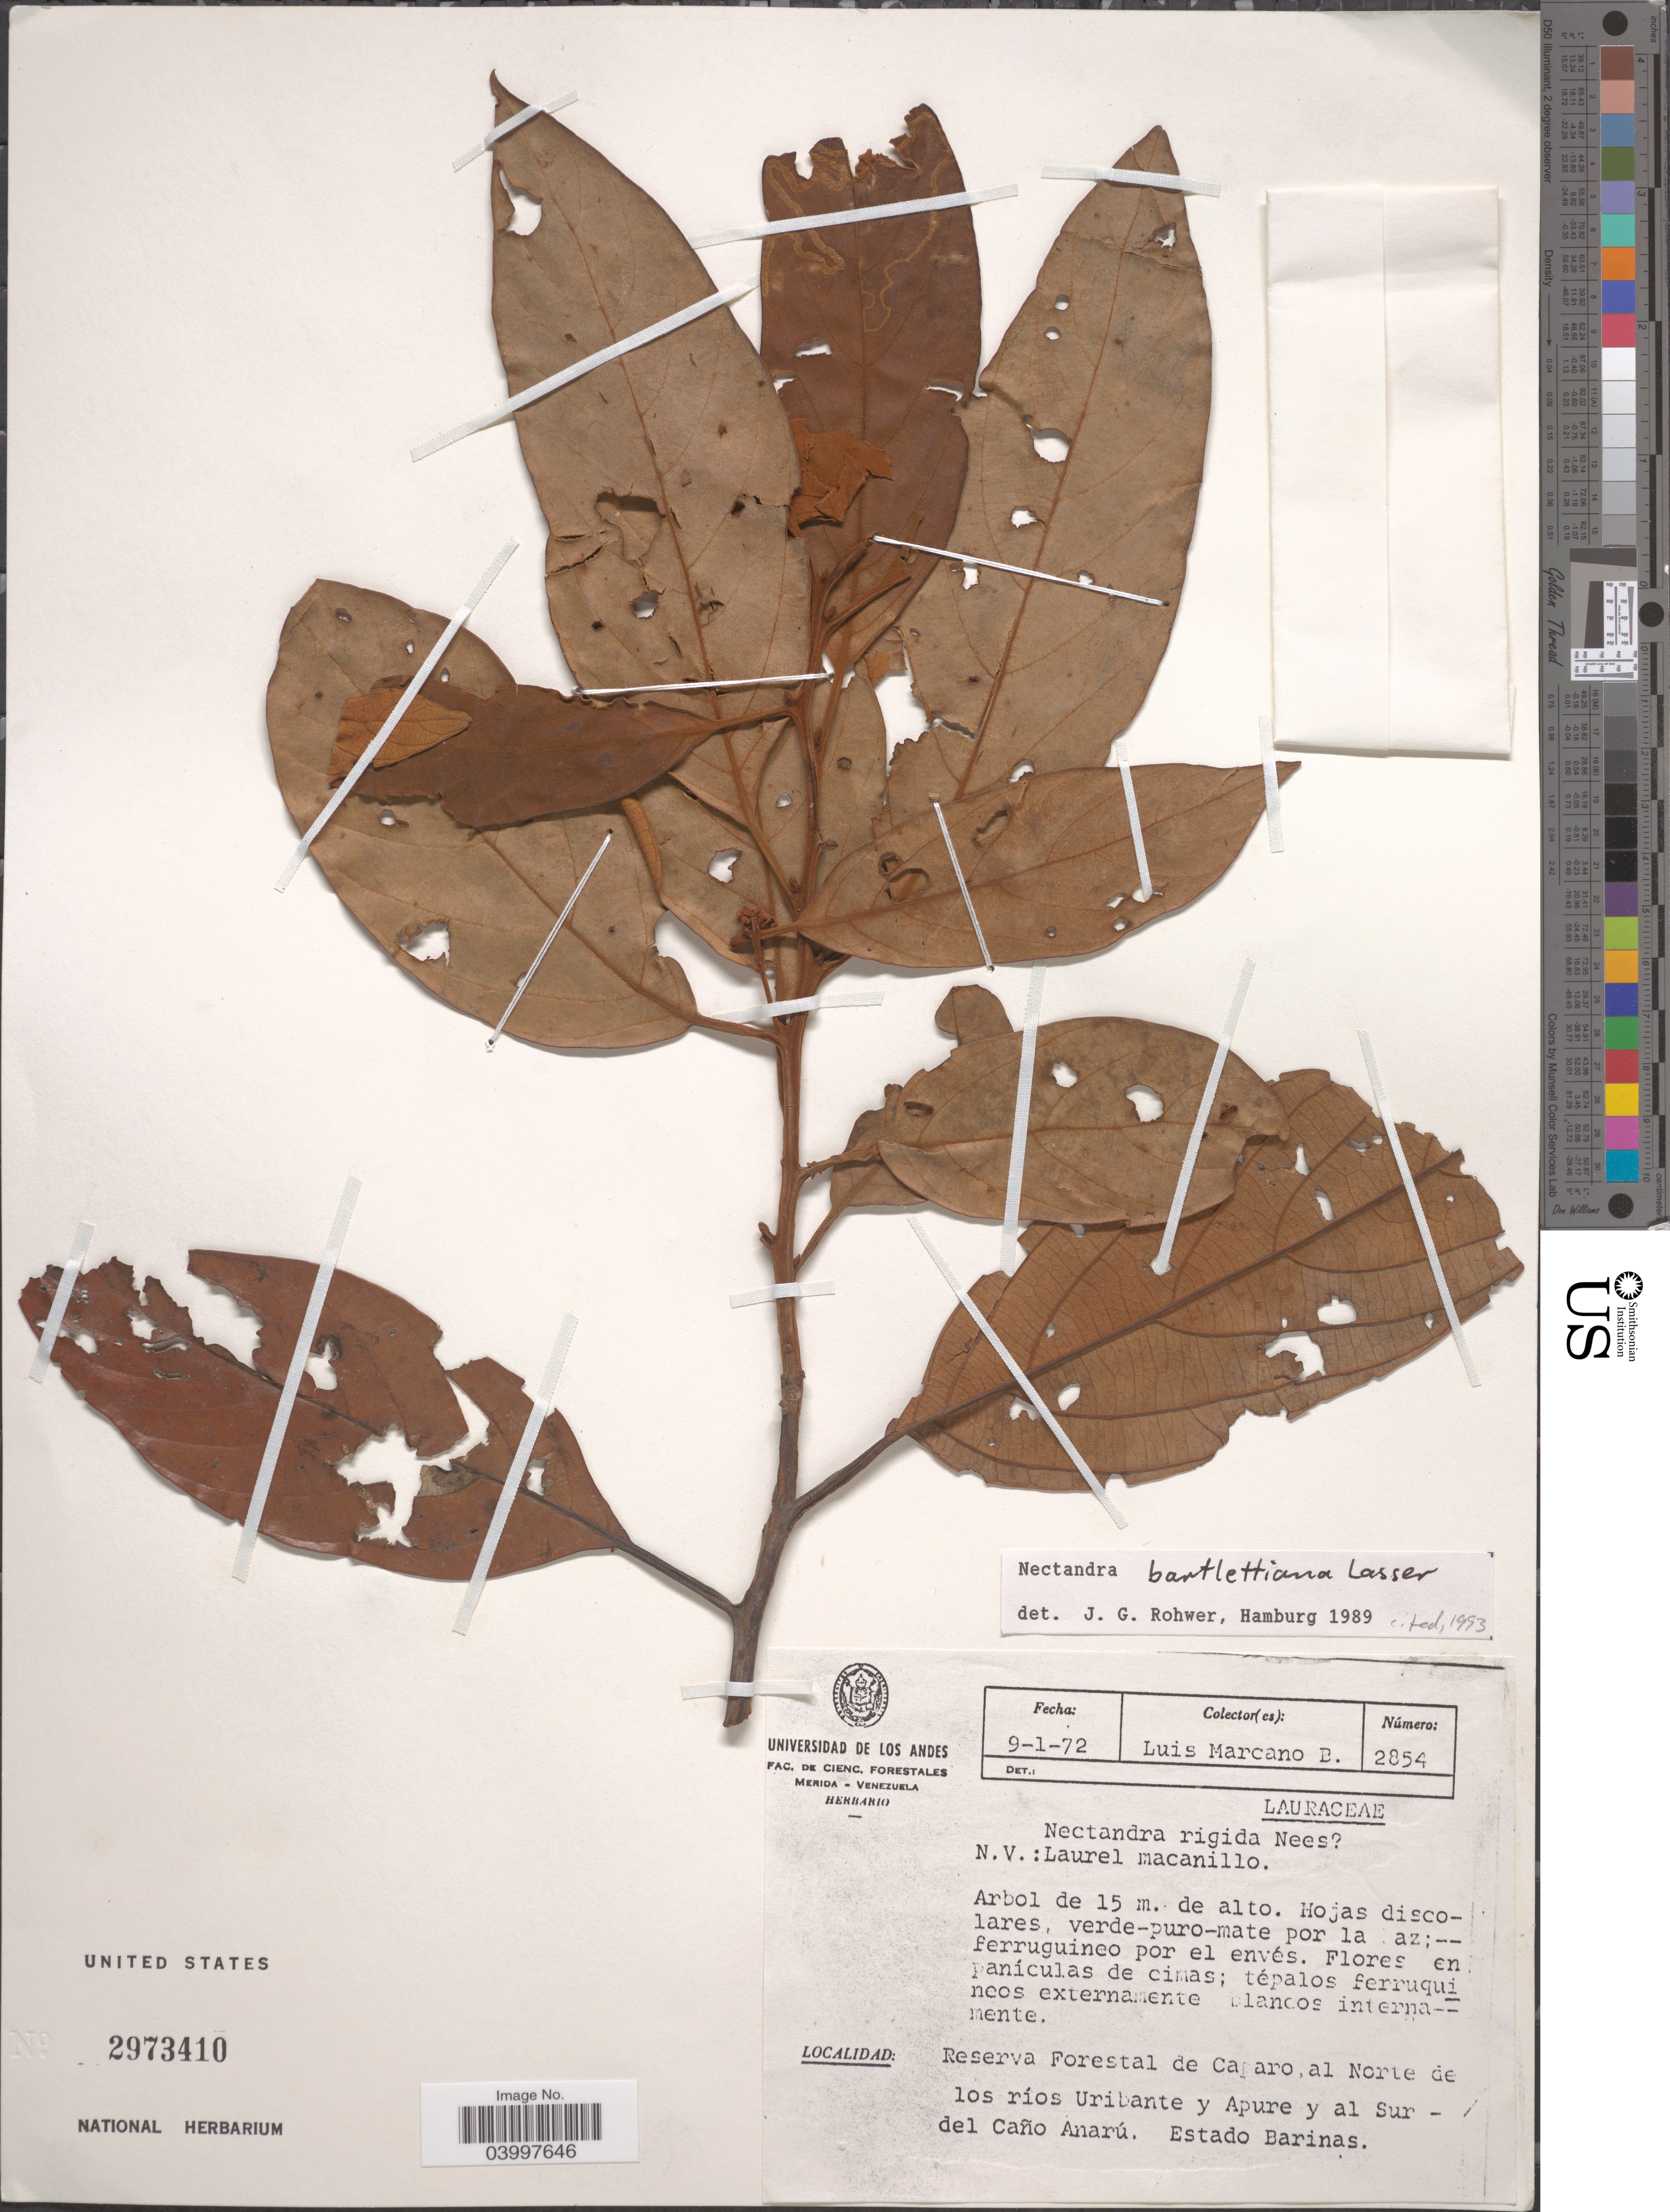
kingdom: Plantae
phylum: Tracheophyta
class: Magnoliopsida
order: Laurales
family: Lauraceae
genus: Nectandra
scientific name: Nectandra bartlettiana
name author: Lasser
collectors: L. Marcano-Berti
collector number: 2854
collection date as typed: Transcribed d/m/y: 9/1/72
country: Venezuela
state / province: Barinas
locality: Reserva Forestal de Caparo, al Norte de los ríos Uribante y Apure y al Sur - del Caño Anarú.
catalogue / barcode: US 2973410